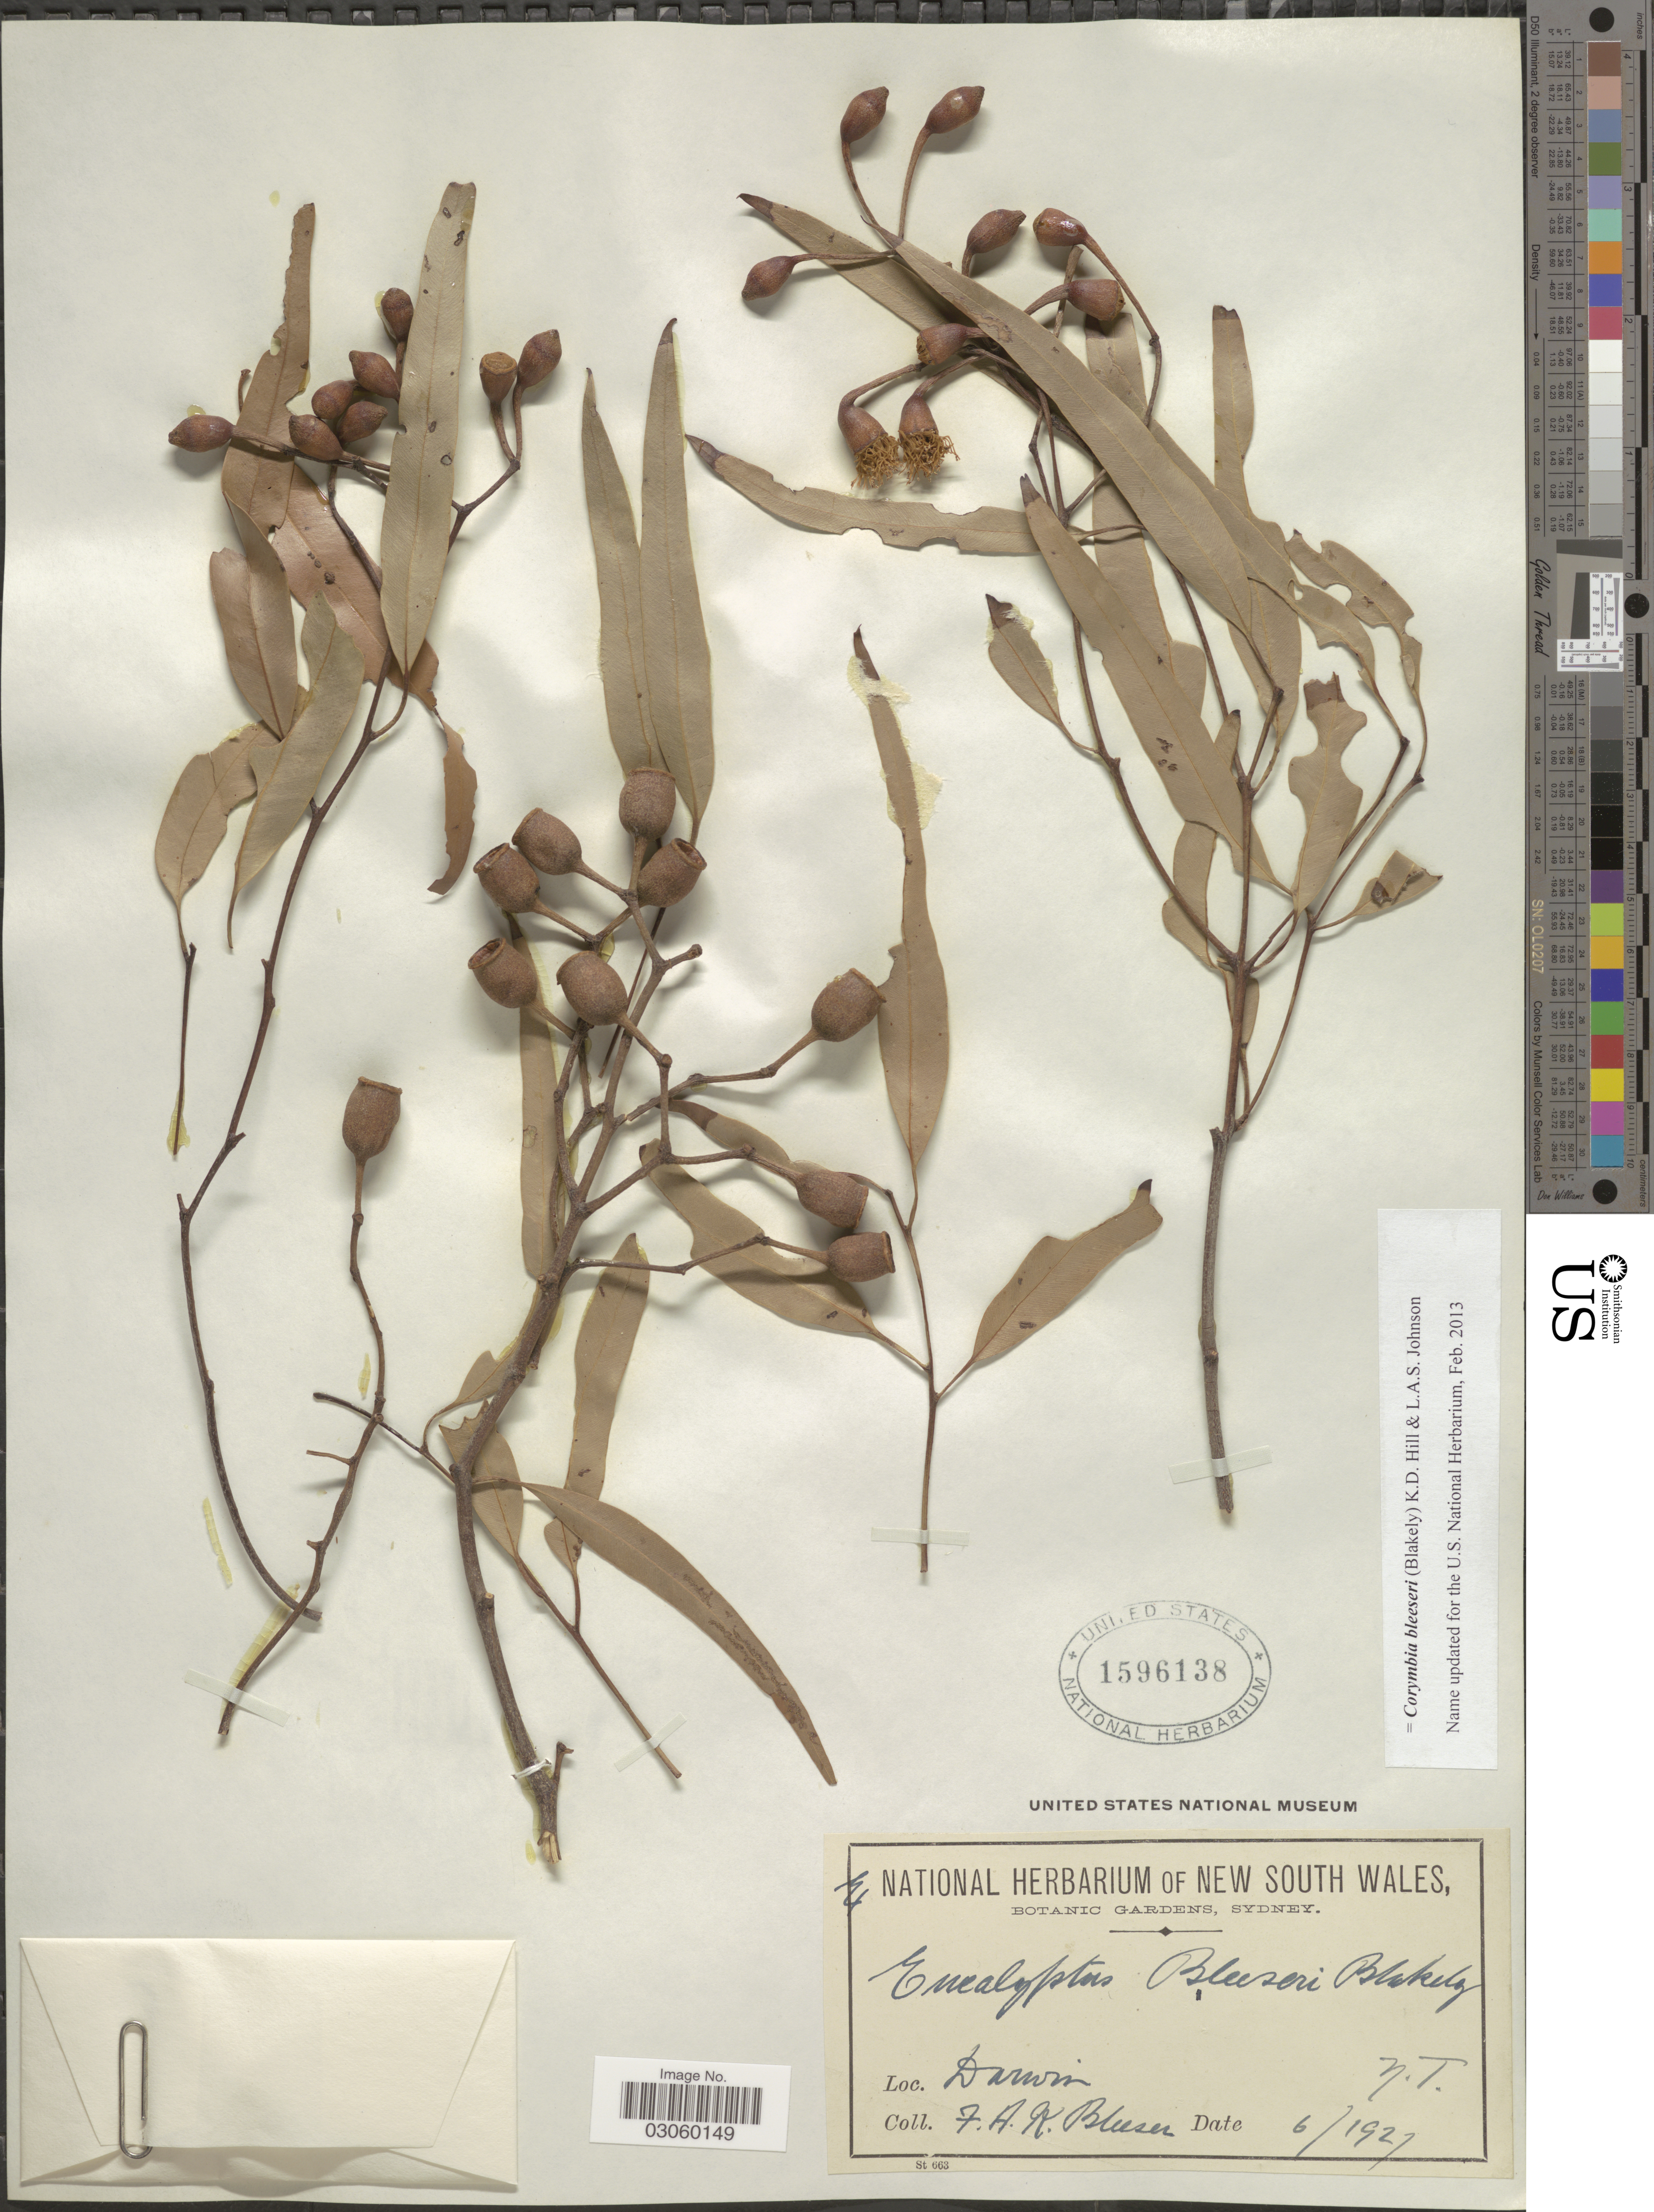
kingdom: Plantae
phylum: Tracheophyta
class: Magnoliopsida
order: Myrtales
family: Myrtaceae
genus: Corymbia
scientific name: Corymbia bleeseri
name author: (Blakely) K.D. Hill & L.A.S. Johnson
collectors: F. Bleeser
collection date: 1927-06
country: Australia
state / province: Northern Territory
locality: Darwin.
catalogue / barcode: US 1596138